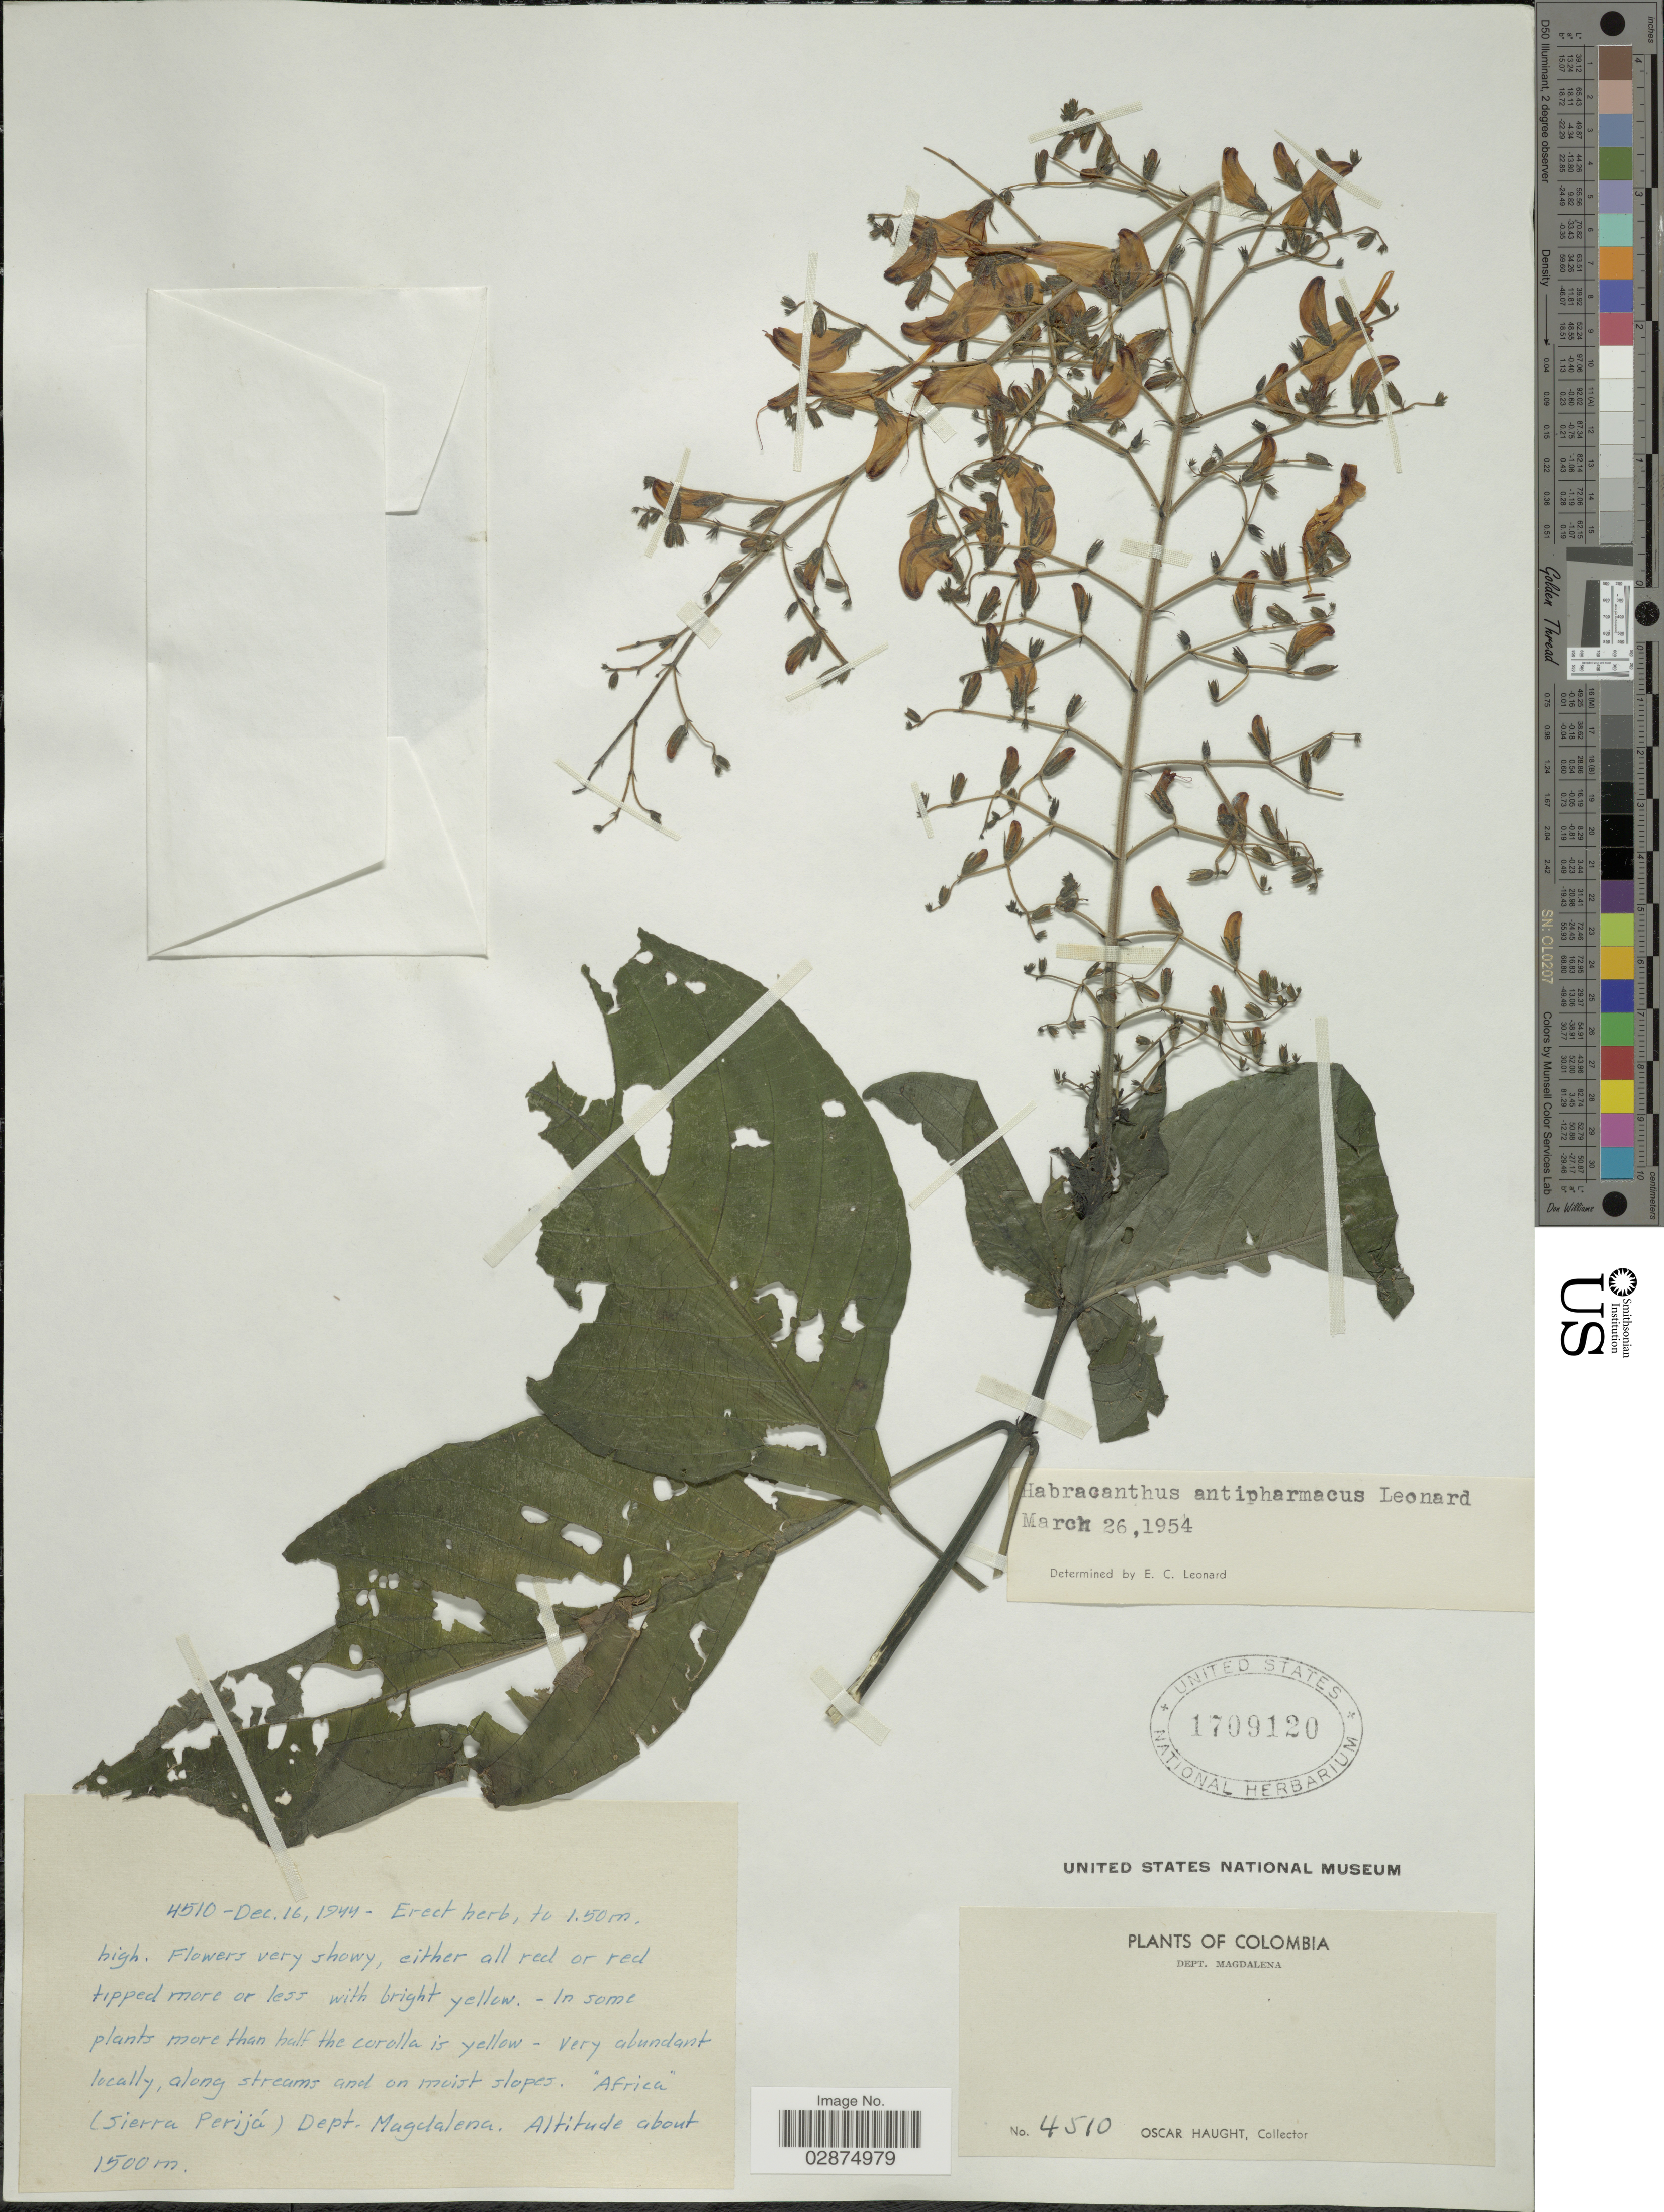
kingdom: Plantae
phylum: Tracheophyta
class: Magnoliopsida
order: Lamiales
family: Acanthaceae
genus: Habracanthus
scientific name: Habracanthus antipharmacus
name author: Leonard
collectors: O. L. Haught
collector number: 4510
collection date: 1944-12-16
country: Colombia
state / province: Magdalena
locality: Very abundant locally, along streams and on moist slopes, "Africa" (Sierra Perijá) Dept. Magdalena.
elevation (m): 1500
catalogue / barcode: US 1709120